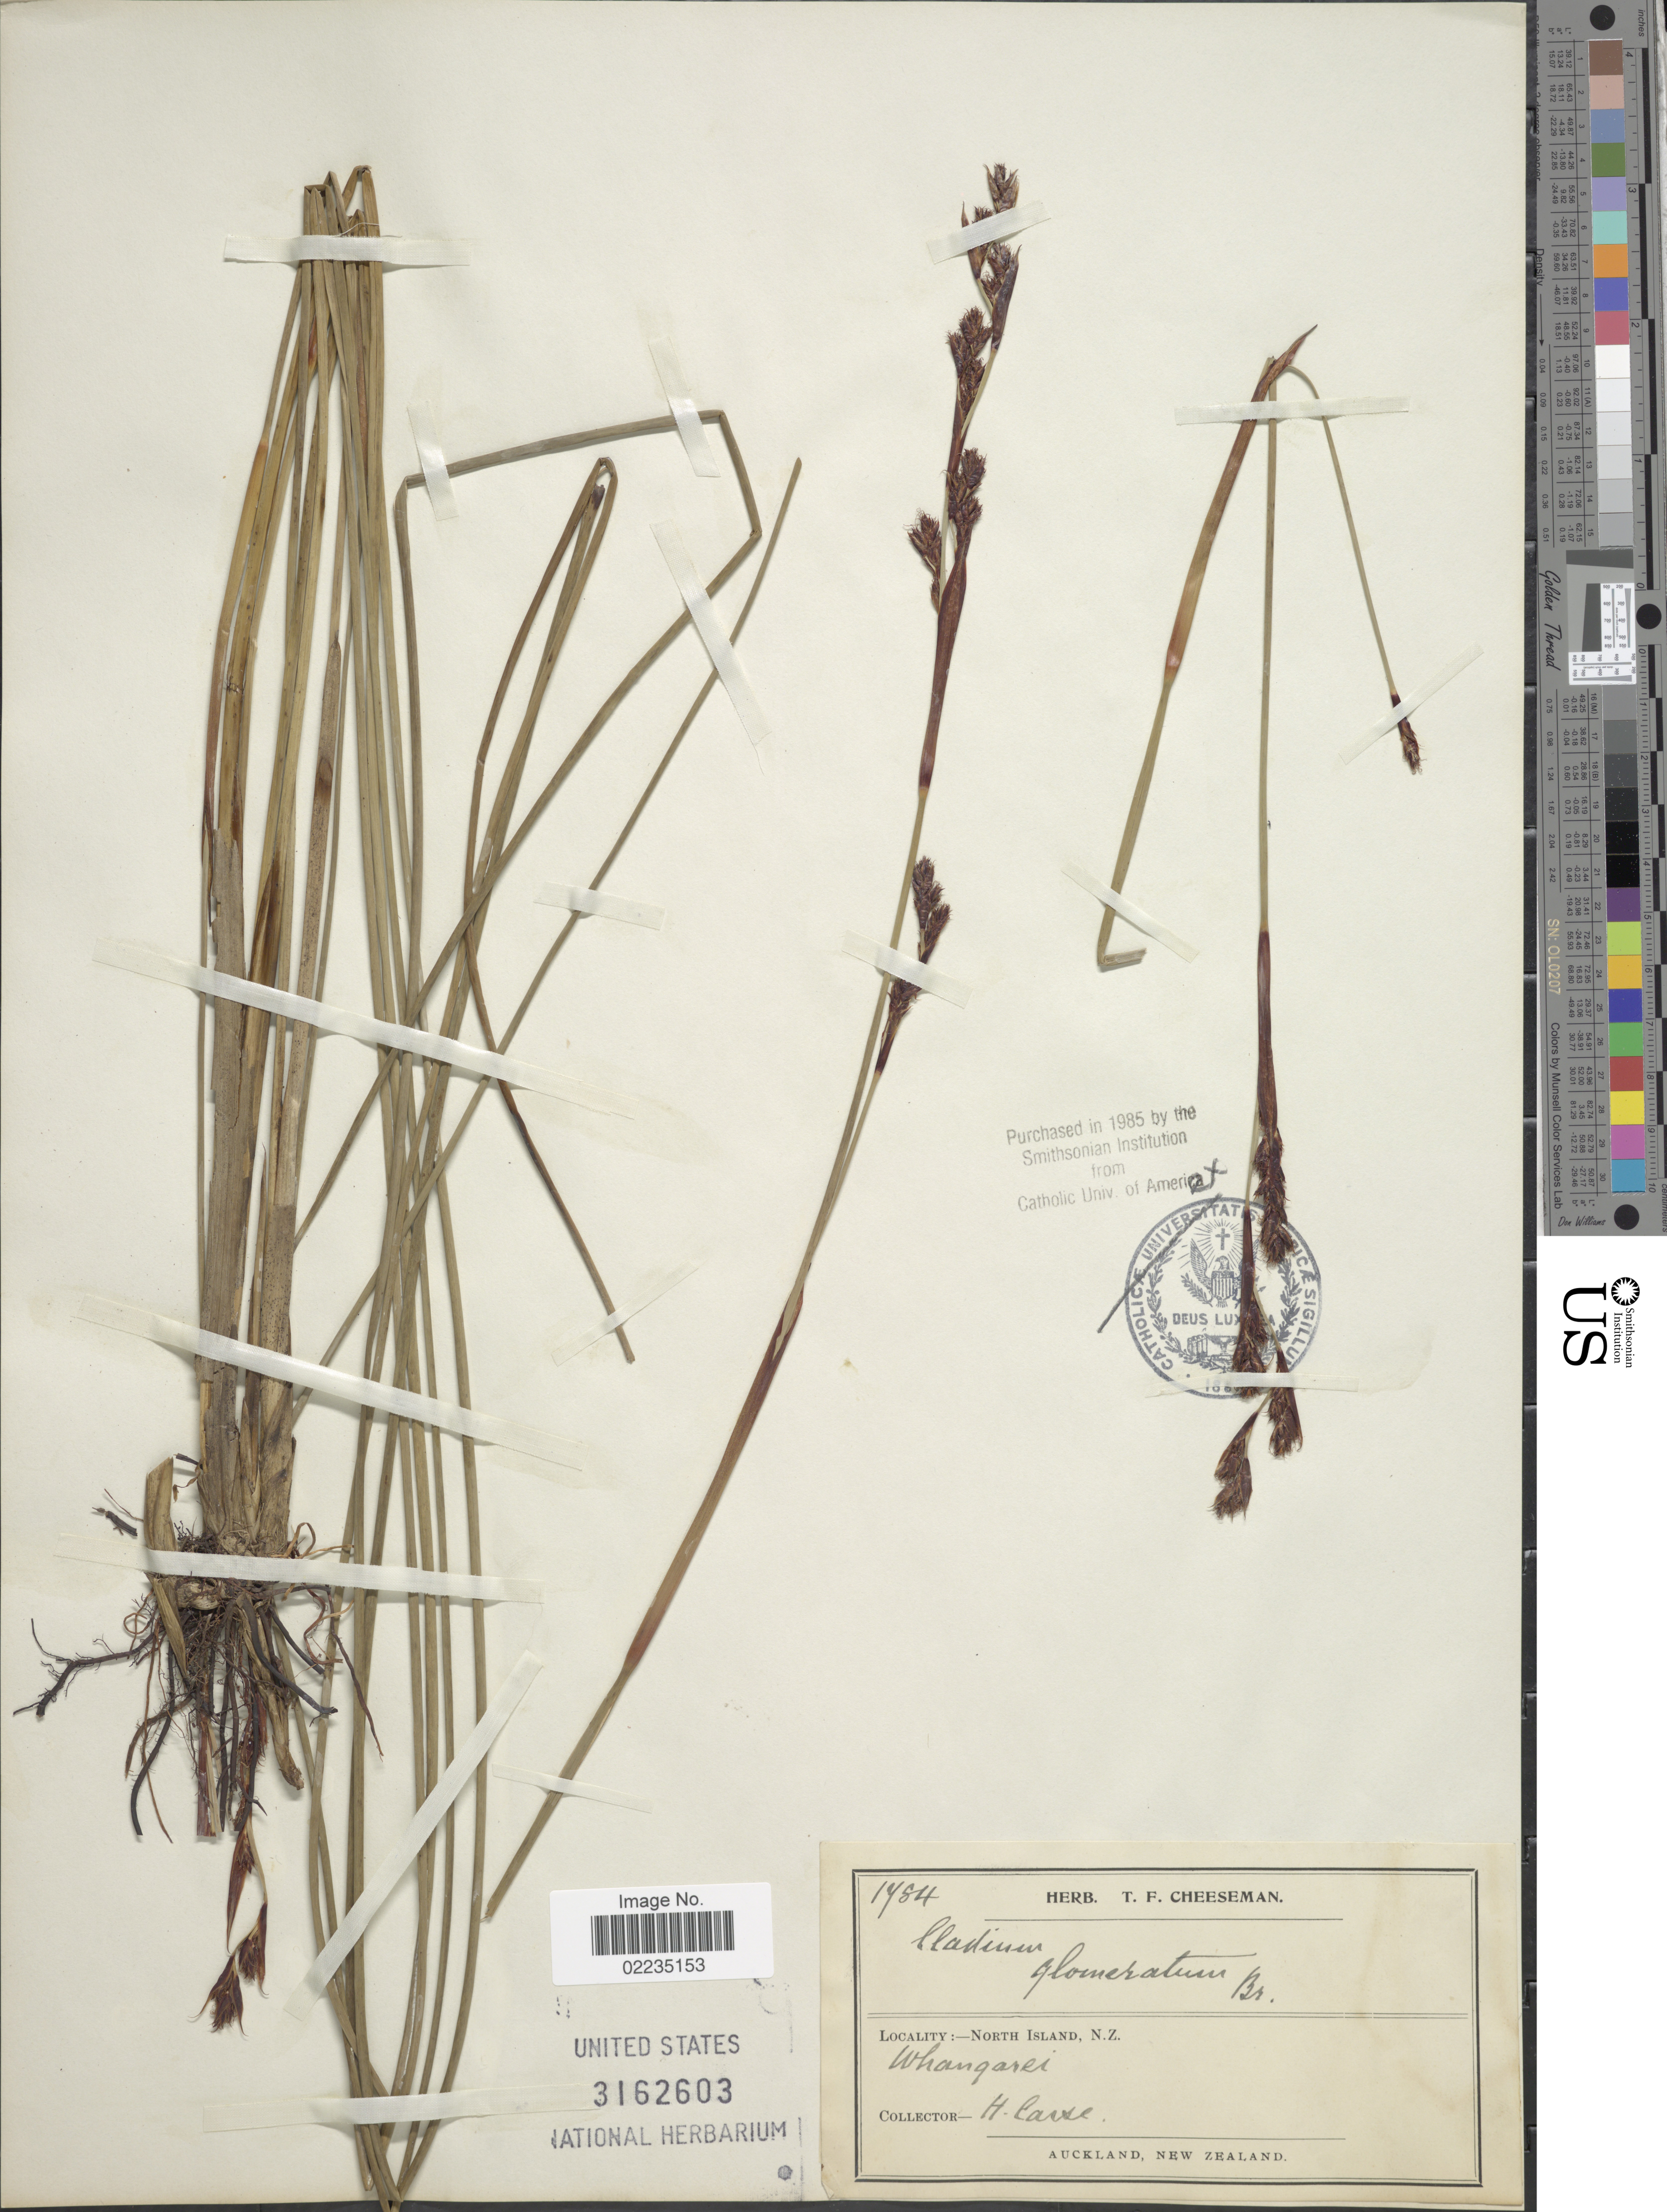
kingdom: Plantae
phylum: Tracheophyta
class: Liliopsida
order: Poales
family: Cyperaceae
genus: Machaerina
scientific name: Machaerina rubiginosa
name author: (Spreng.) T. Koyama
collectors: H. Carse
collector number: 1784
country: New Zealand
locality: North Island, N.Z., Whangarei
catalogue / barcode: US 3162603